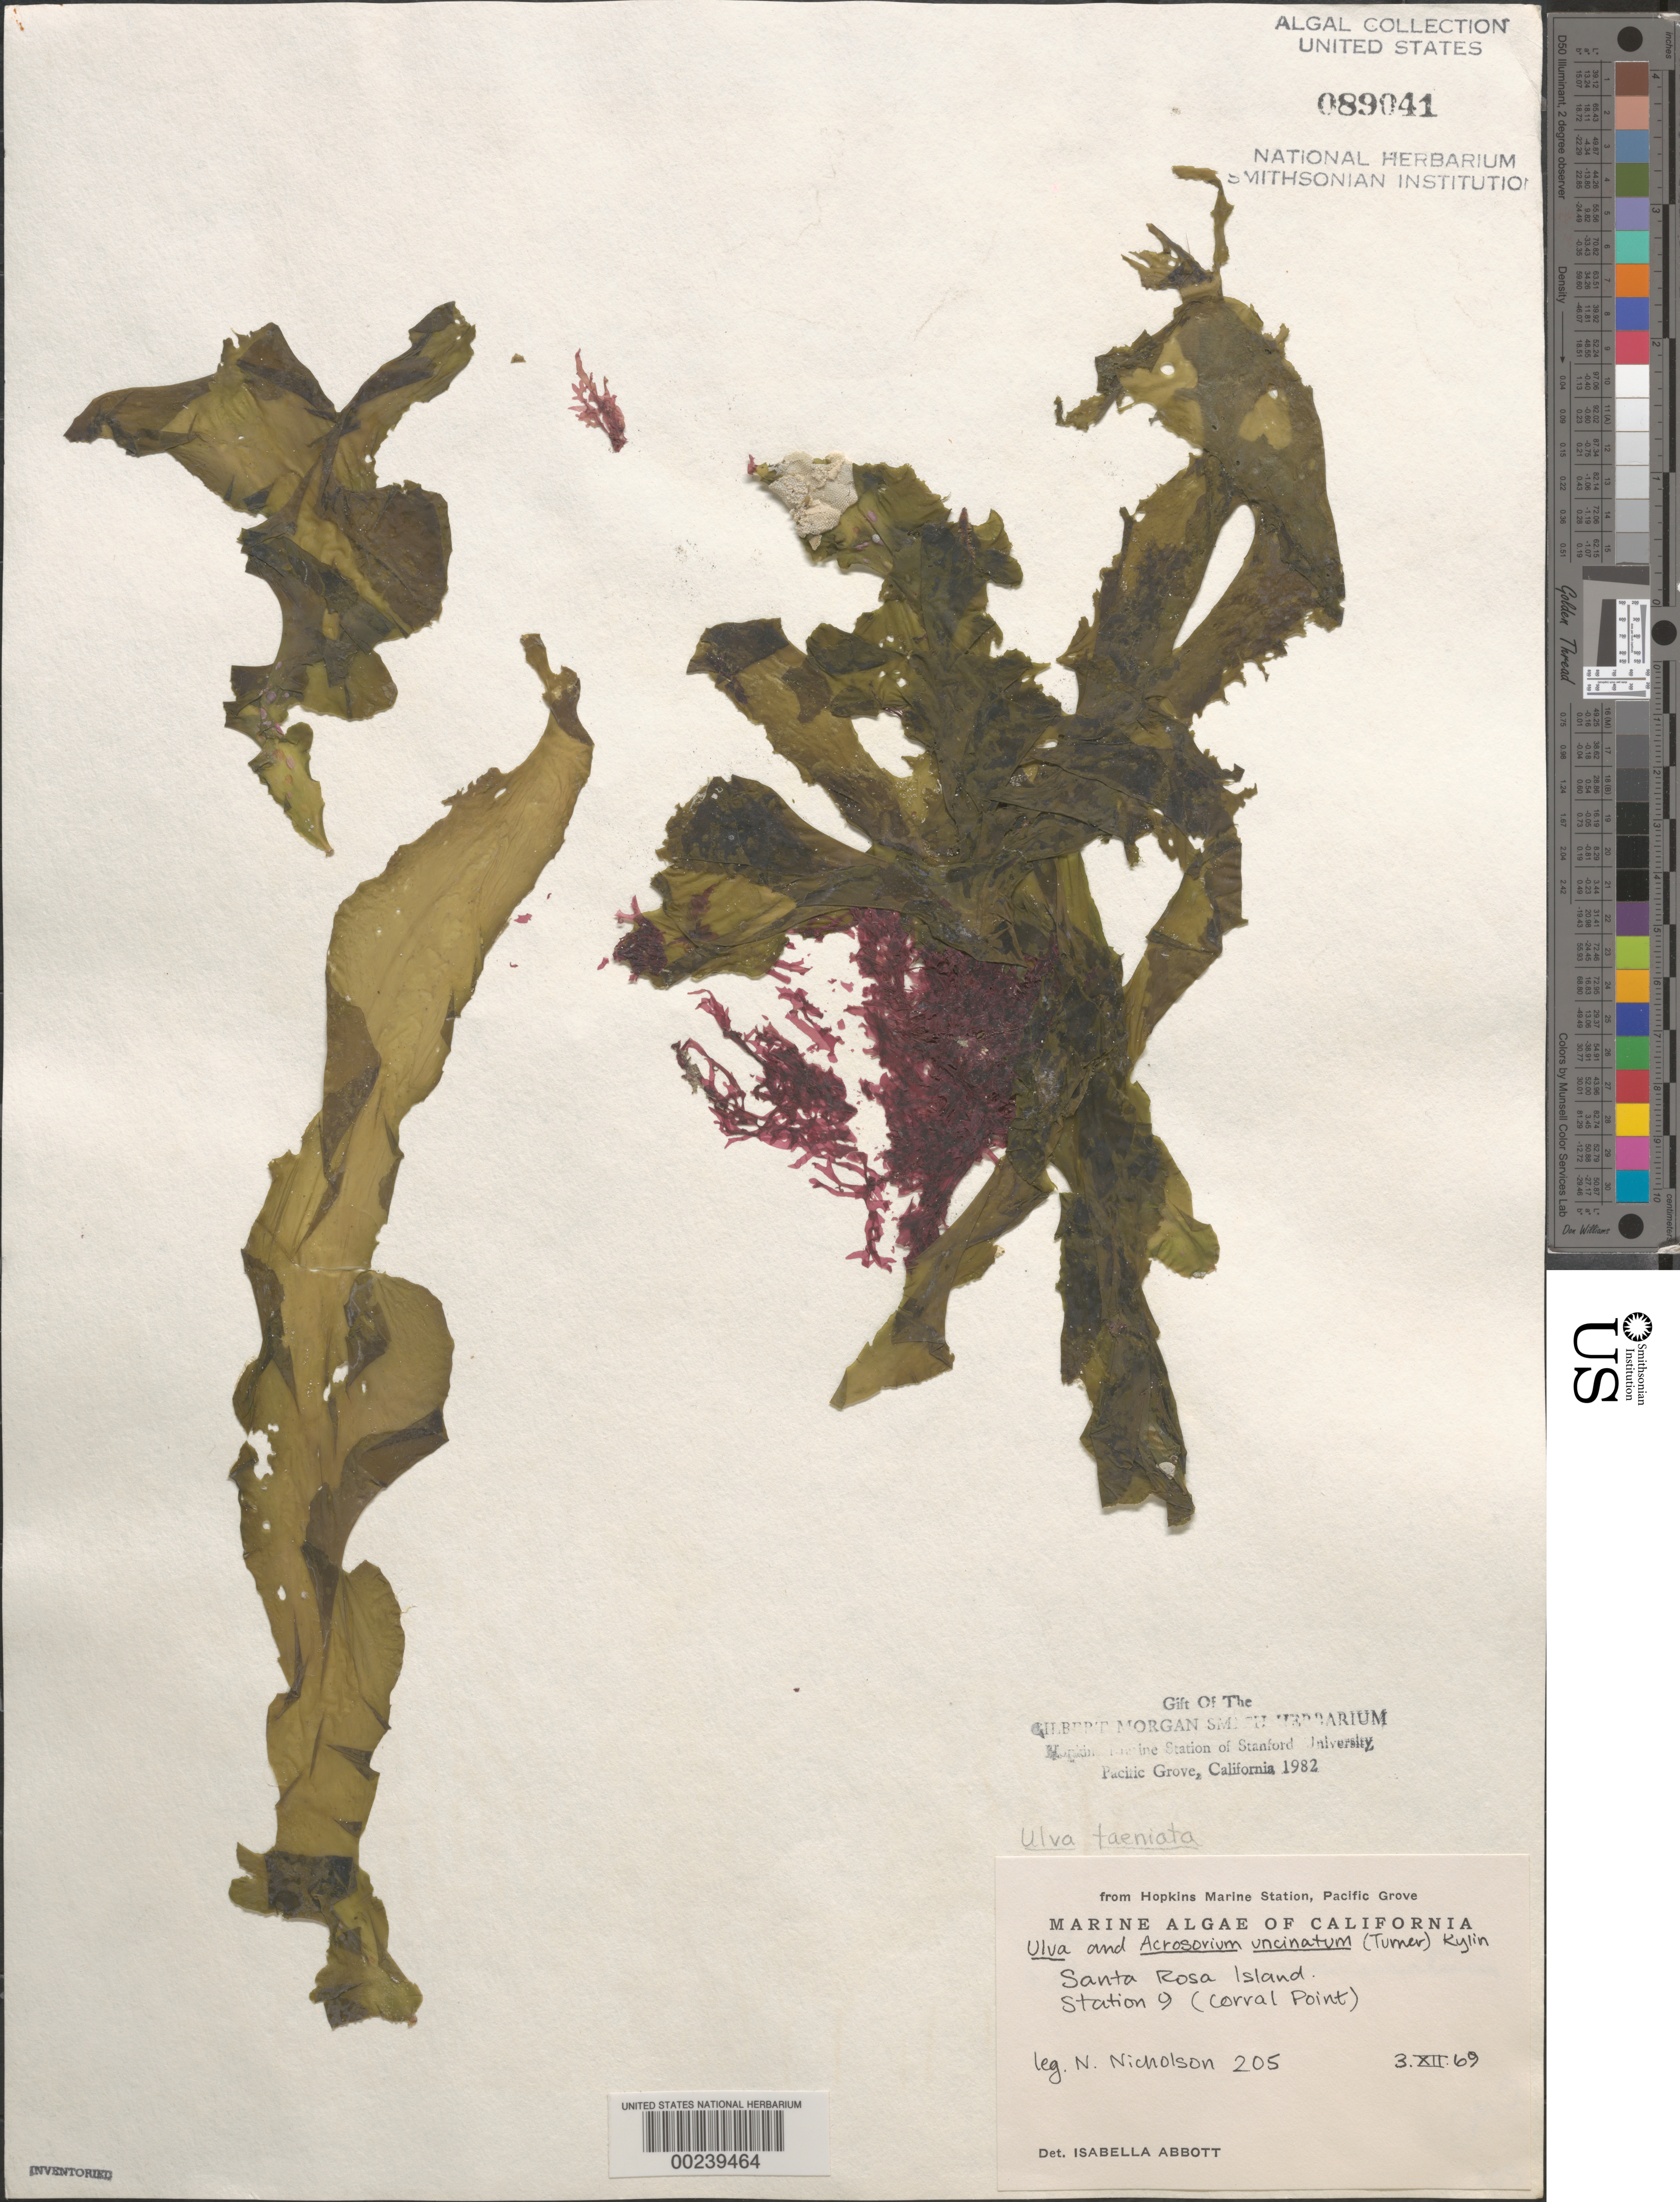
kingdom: Plantae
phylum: Chlorophyta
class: Ulvophyceae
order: Ulvales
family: Ulvaceae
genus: Ulva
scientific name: Ulva taeniata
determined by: Abbott, Isabella A.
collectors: N. Nicholson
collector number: NLN 205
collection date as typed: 03 Dec 1969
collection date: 1969-12-03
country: United States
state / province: California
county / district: Santa Barbara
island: Santa Rosa Island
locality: Corral Point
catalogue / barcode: US 89041